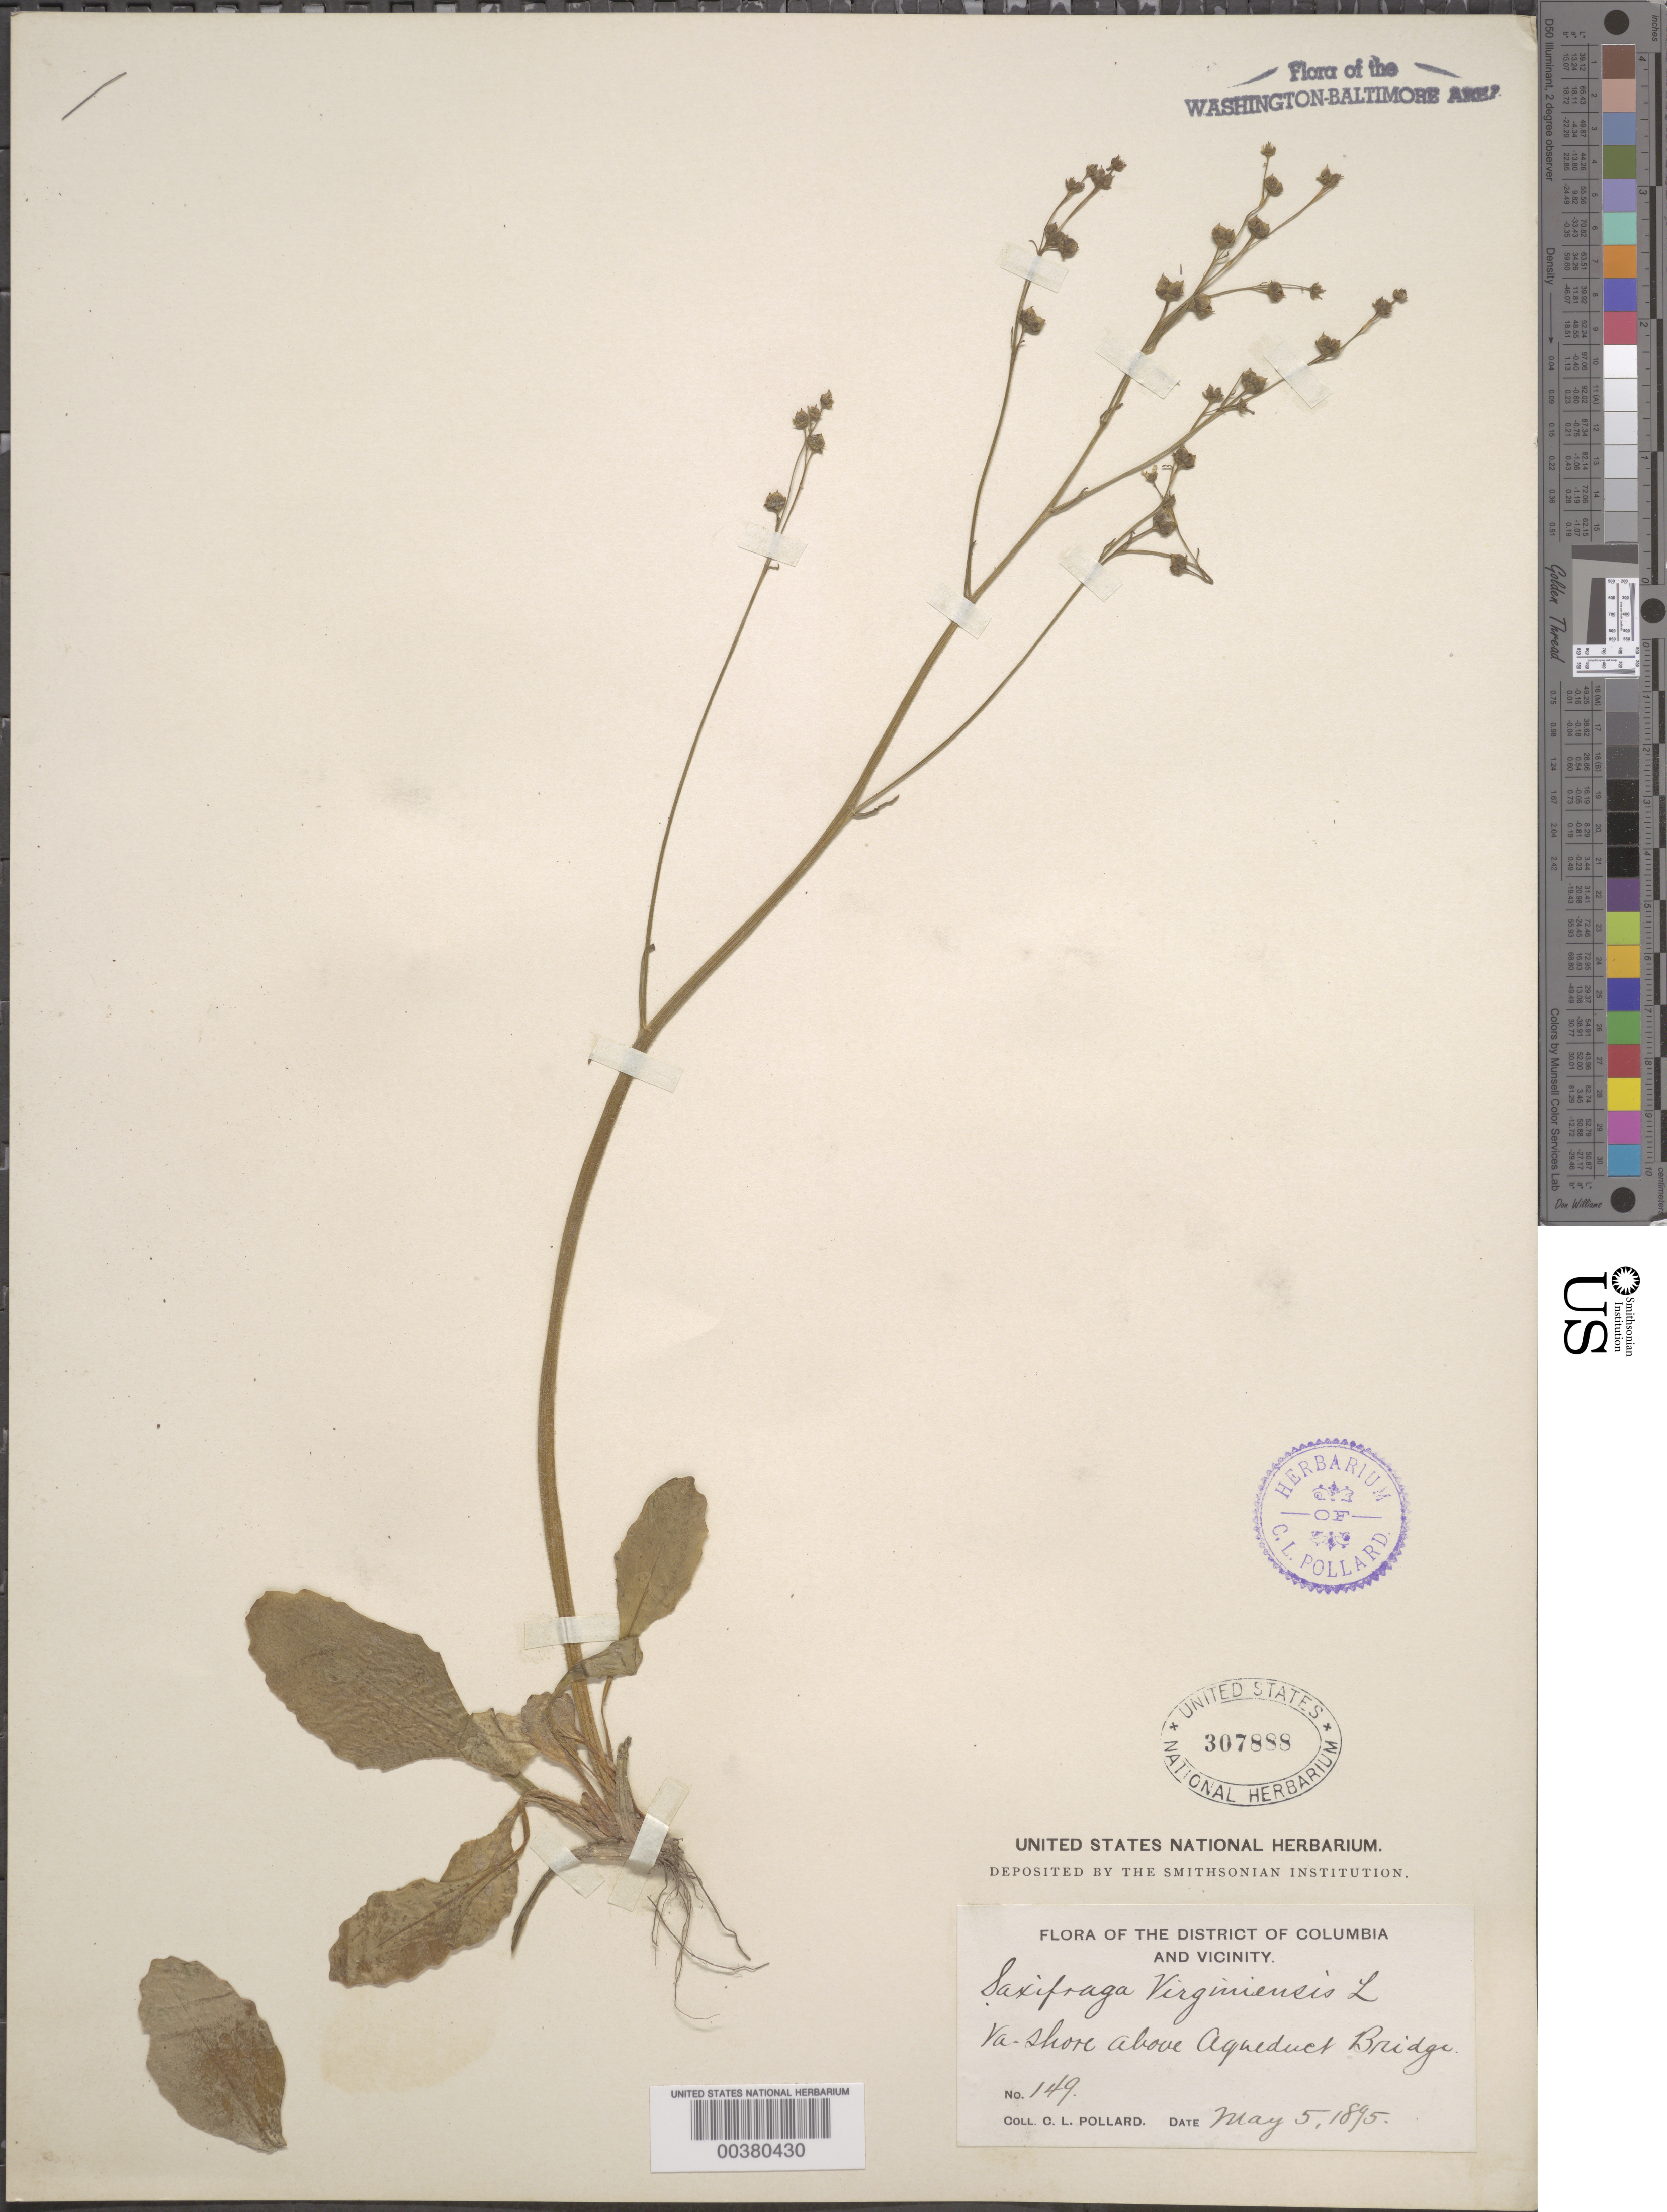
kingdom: Plantae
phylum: Tracheophyta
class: Magnoliopsida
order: Saxifragales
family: Saxifragaceae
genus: Micranthes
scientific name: Micranthes virginiensis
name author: (Michx.) Small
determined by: Strong, Mark T., (BOT), Smithsonian Institution - National Museum of Natural History (UNITED STATES)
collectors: C. L. Pollard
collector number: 149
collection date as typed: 05 May 1895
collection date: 1895-05-05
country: United States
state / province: Virginia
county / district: Fairfax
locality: Above Aqueduct Bridge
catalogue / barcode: US 307888